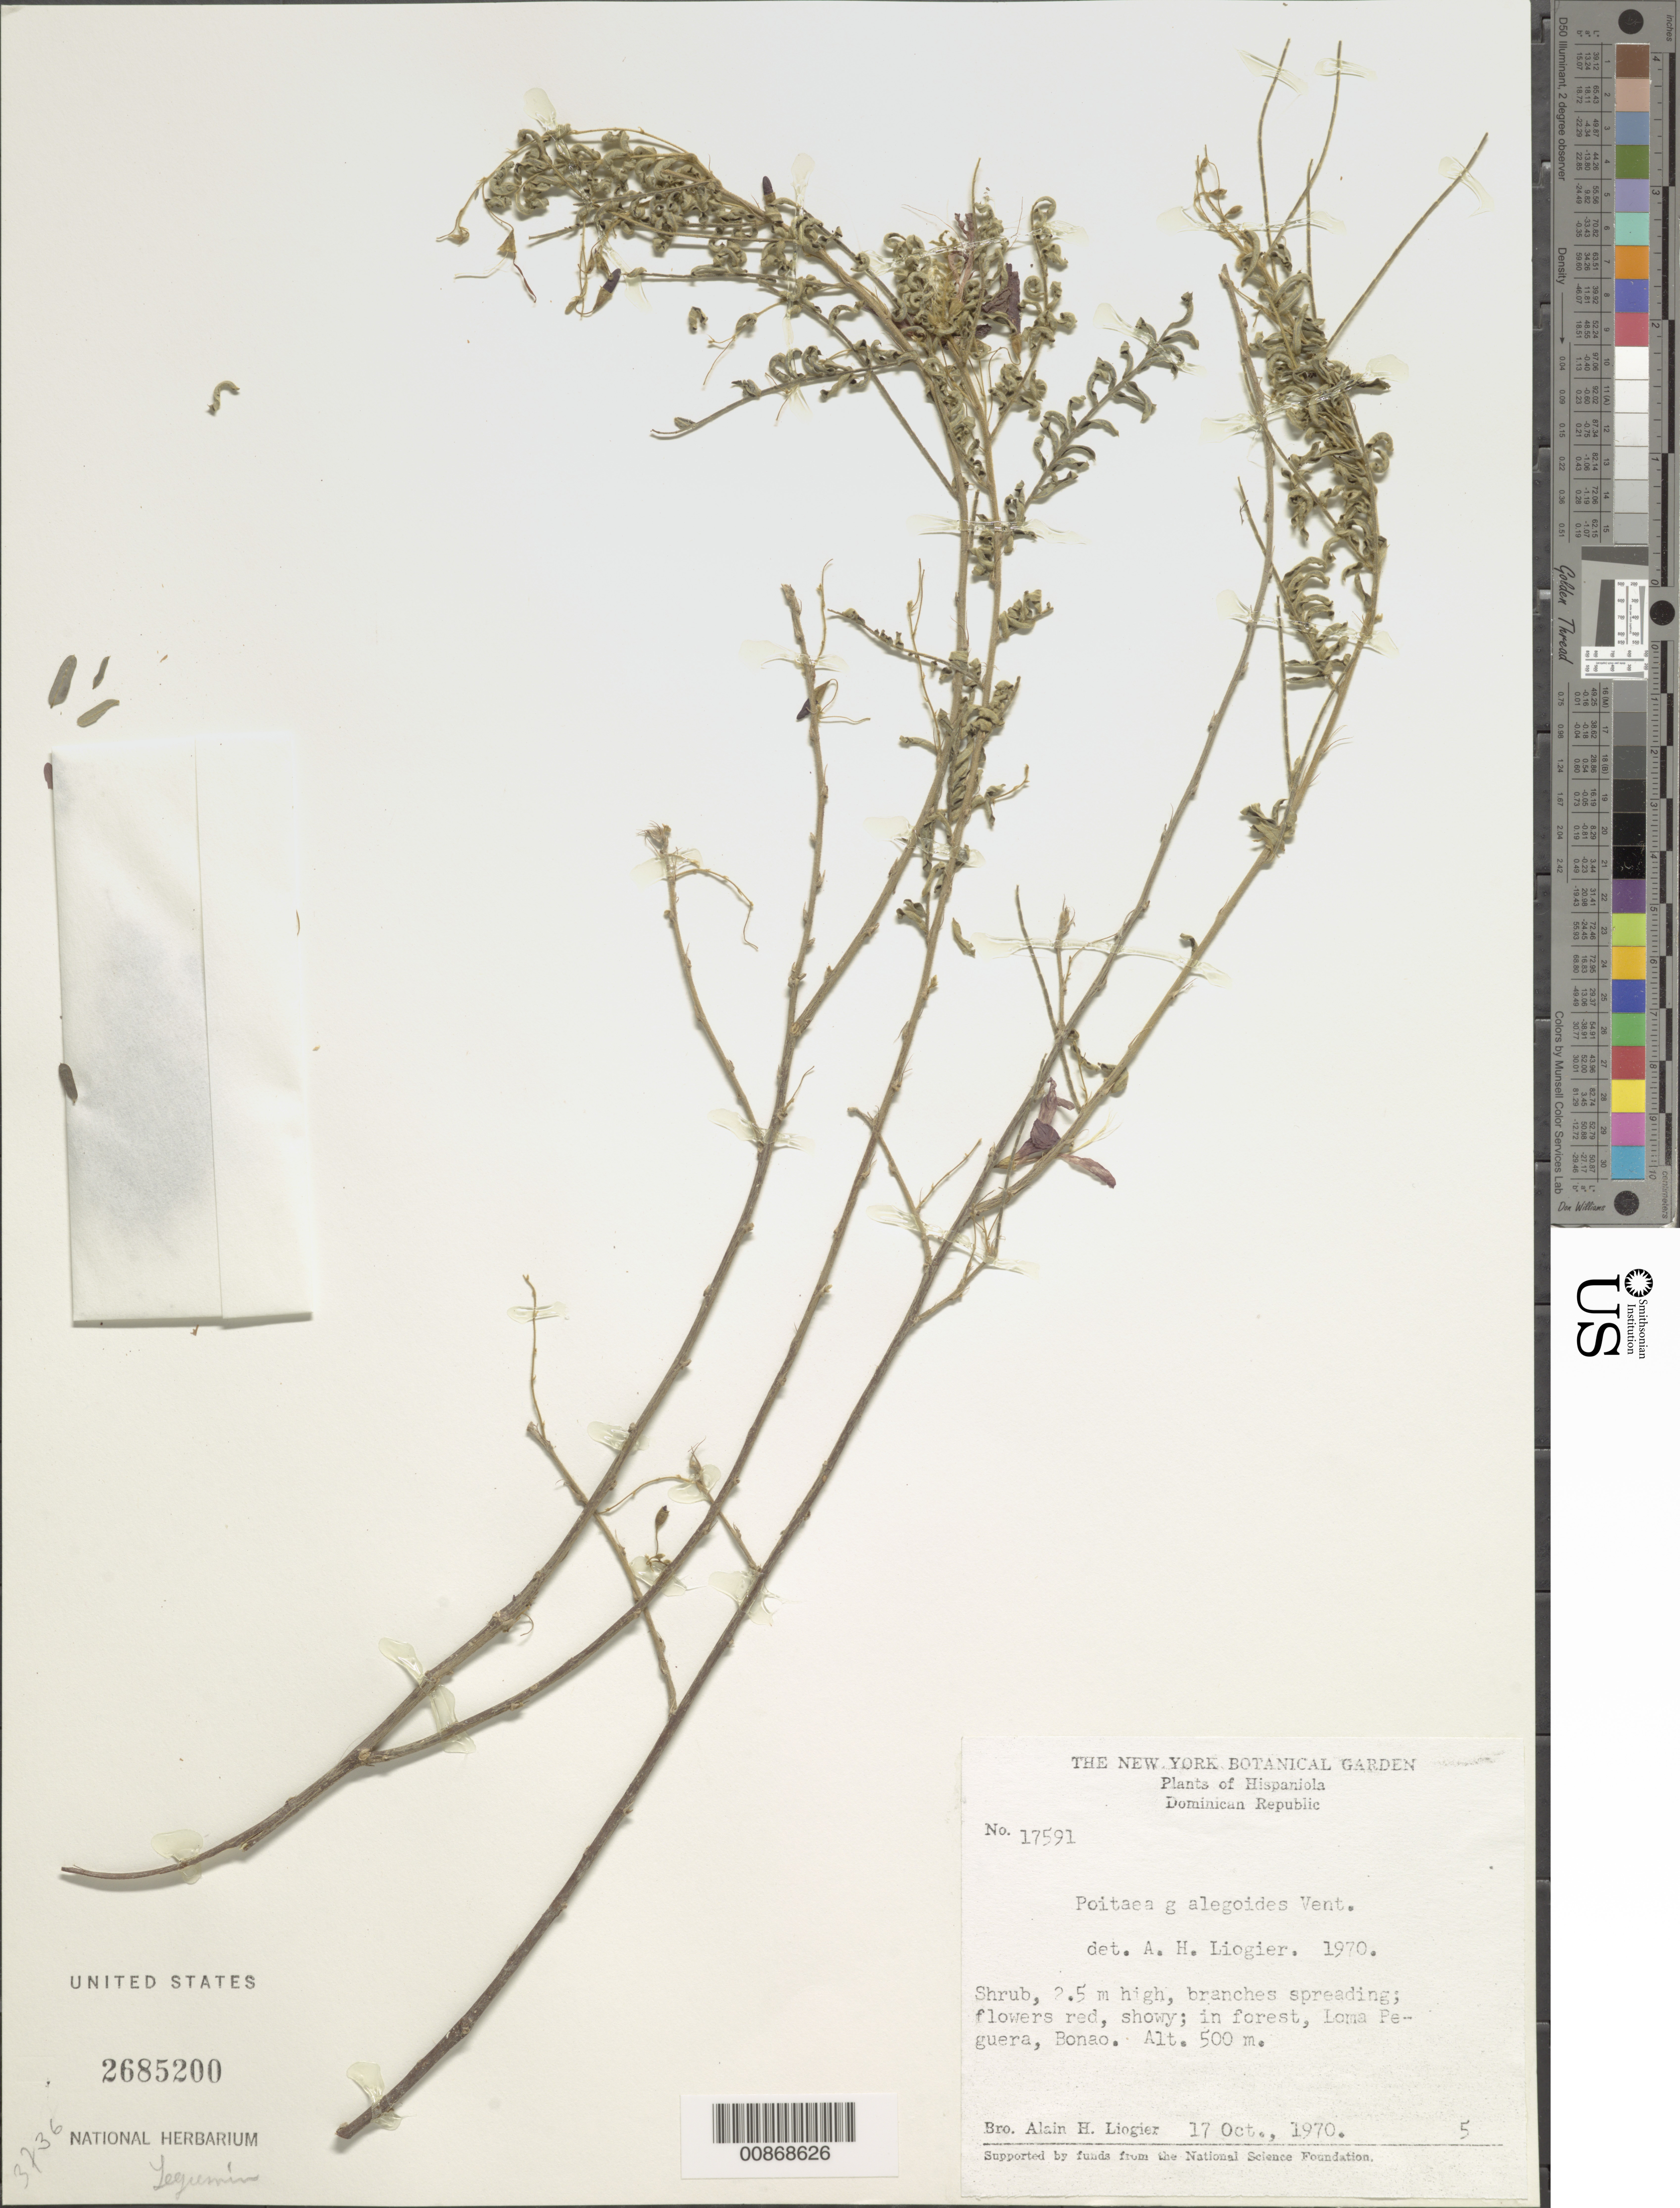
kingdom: Plantae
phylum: Tracheophyta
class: Magnoliopsida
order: Fabales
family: Fabaceae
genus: Poitea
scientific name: Poitea galegoides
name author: Vent.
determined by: Liogier, Alain H.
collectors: A. H. Liogier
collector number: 17591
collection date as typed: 17 Oct 1970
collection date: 1970-10-17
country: Dominican Republic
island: Hispaniola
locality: Loma Peguera, Bonao.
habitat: In forest.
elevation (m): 500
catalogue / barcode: US 2685200